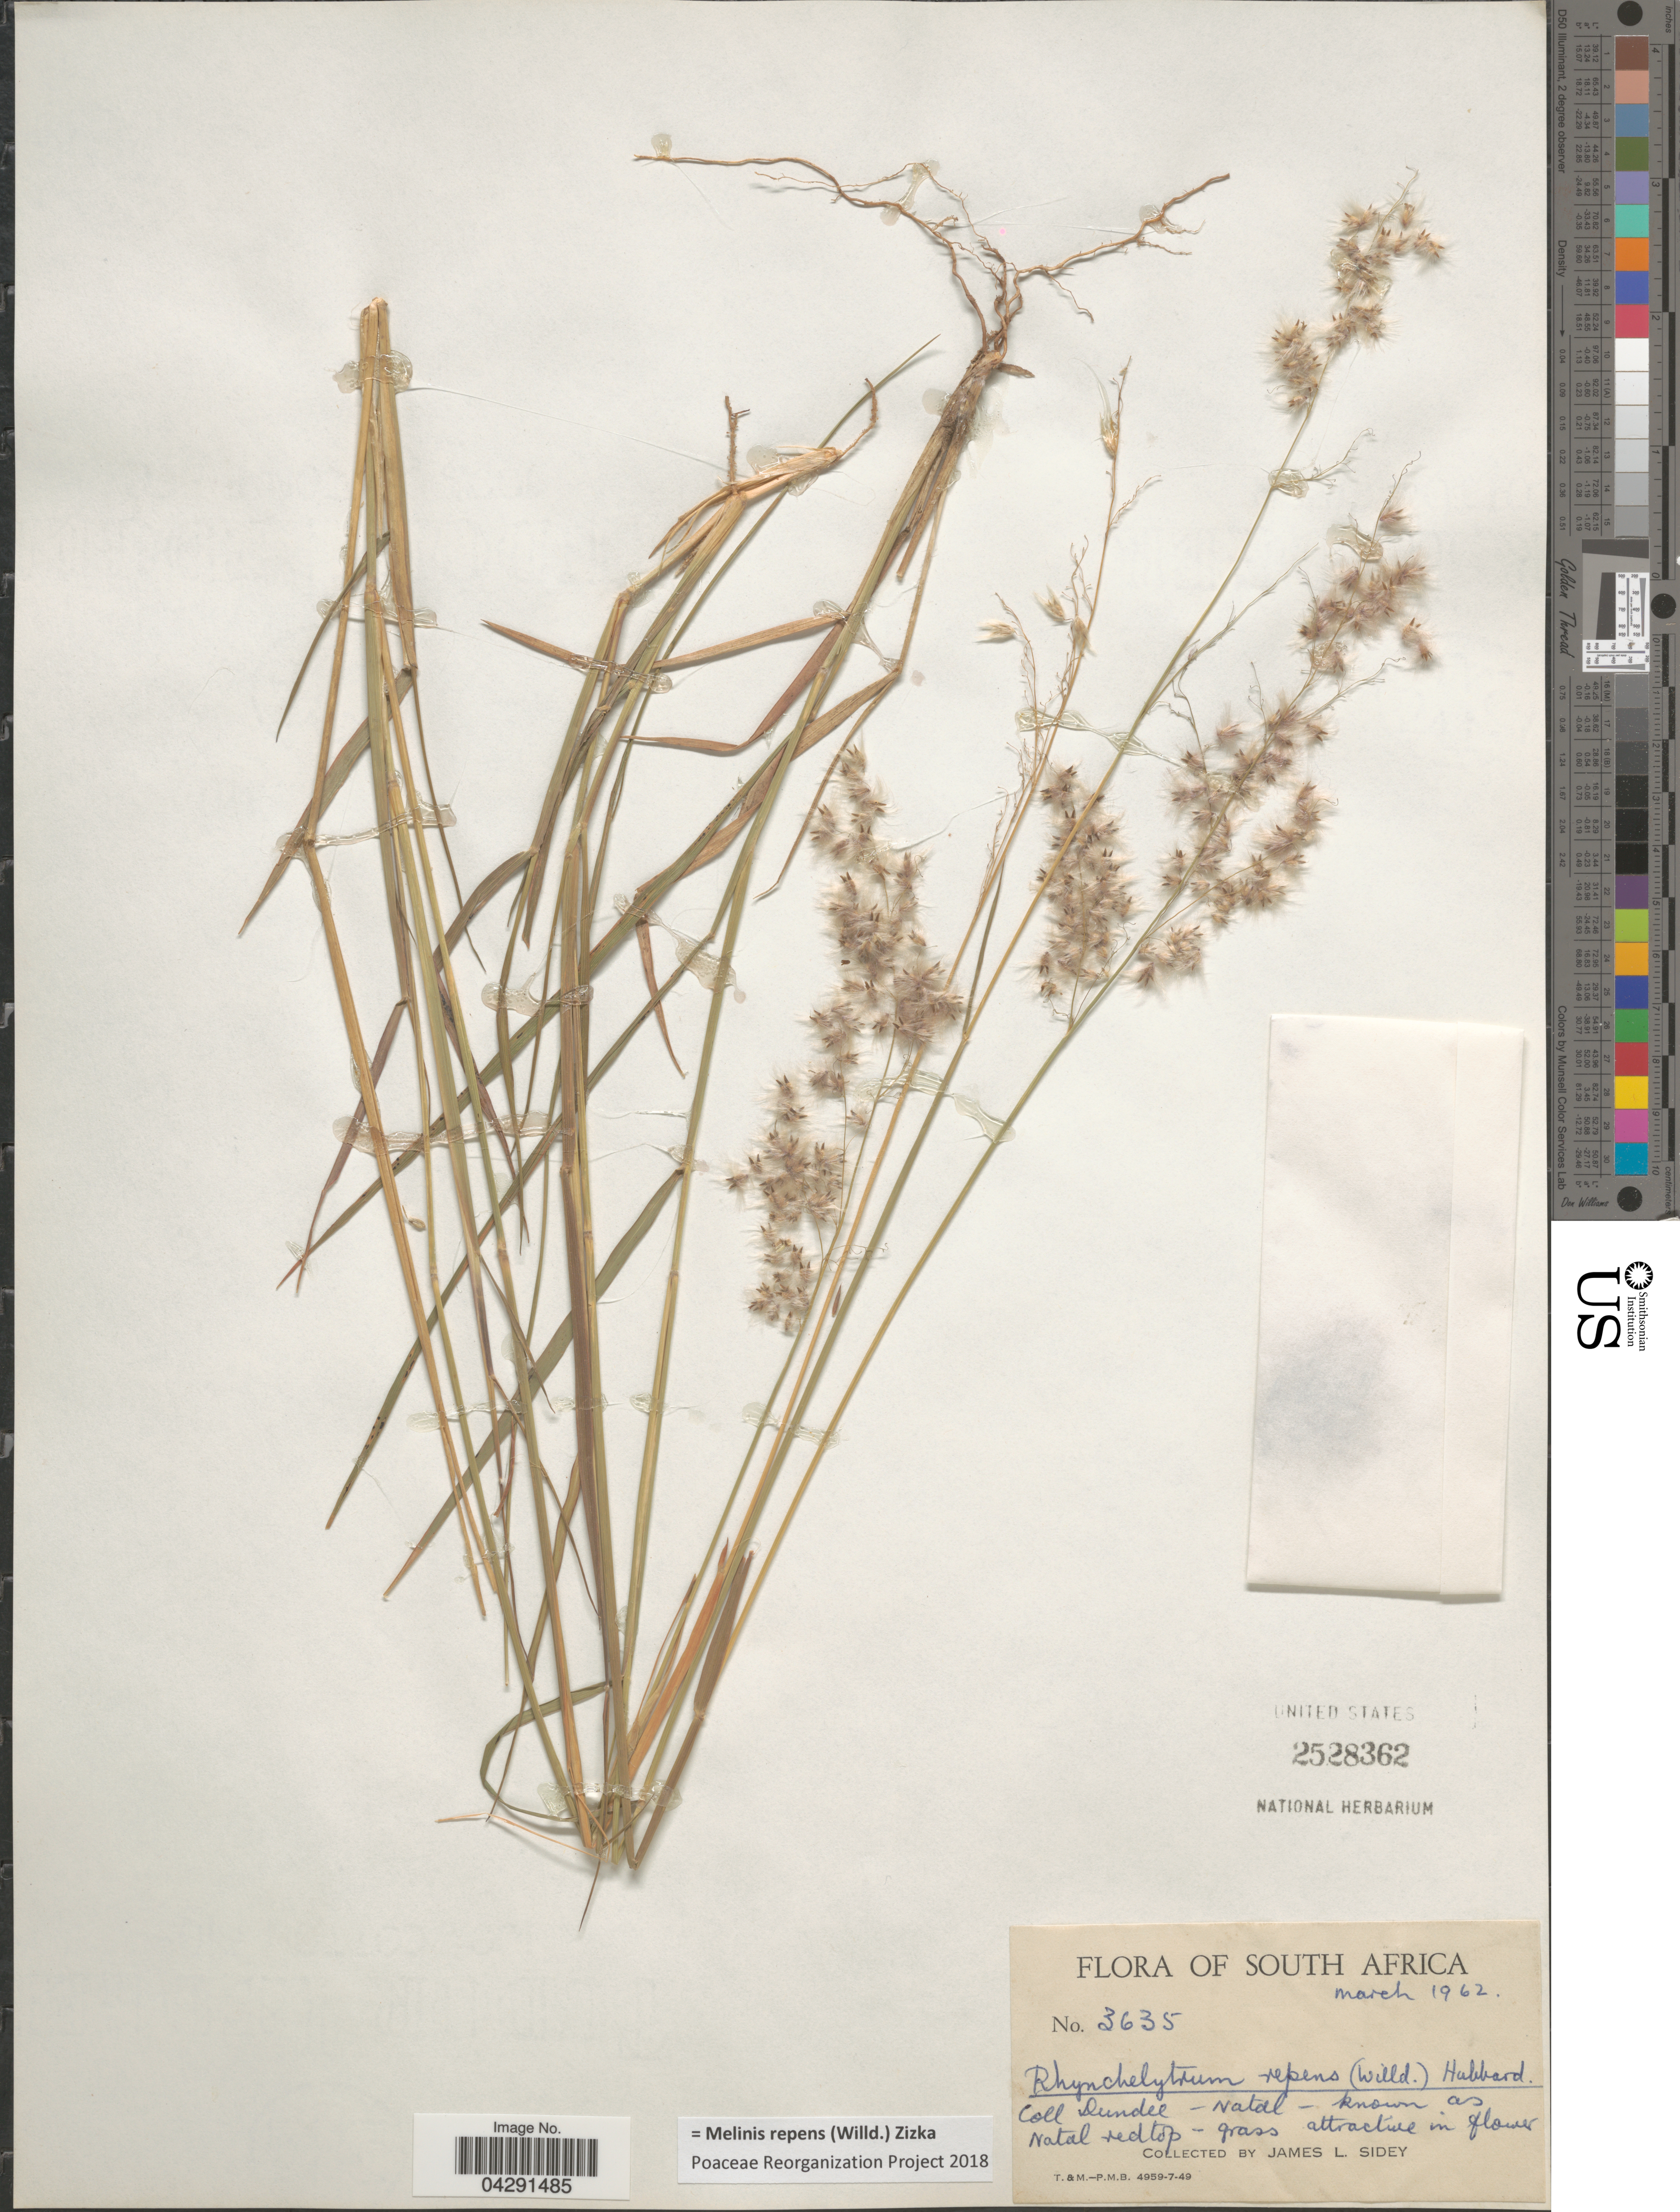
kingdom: Plantae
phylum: Tracheophyta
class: Liliopsida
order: Poales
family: Poaceae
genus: Melinis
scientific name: Melinis repens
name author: (Willd.) Zizka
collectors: J. L. Sidey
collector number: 3635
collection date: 1962-03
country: South Africa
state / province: KwaZulu-Natal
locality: Dundee - Natal-Known as Natal redtop.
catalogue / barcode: US 2528362